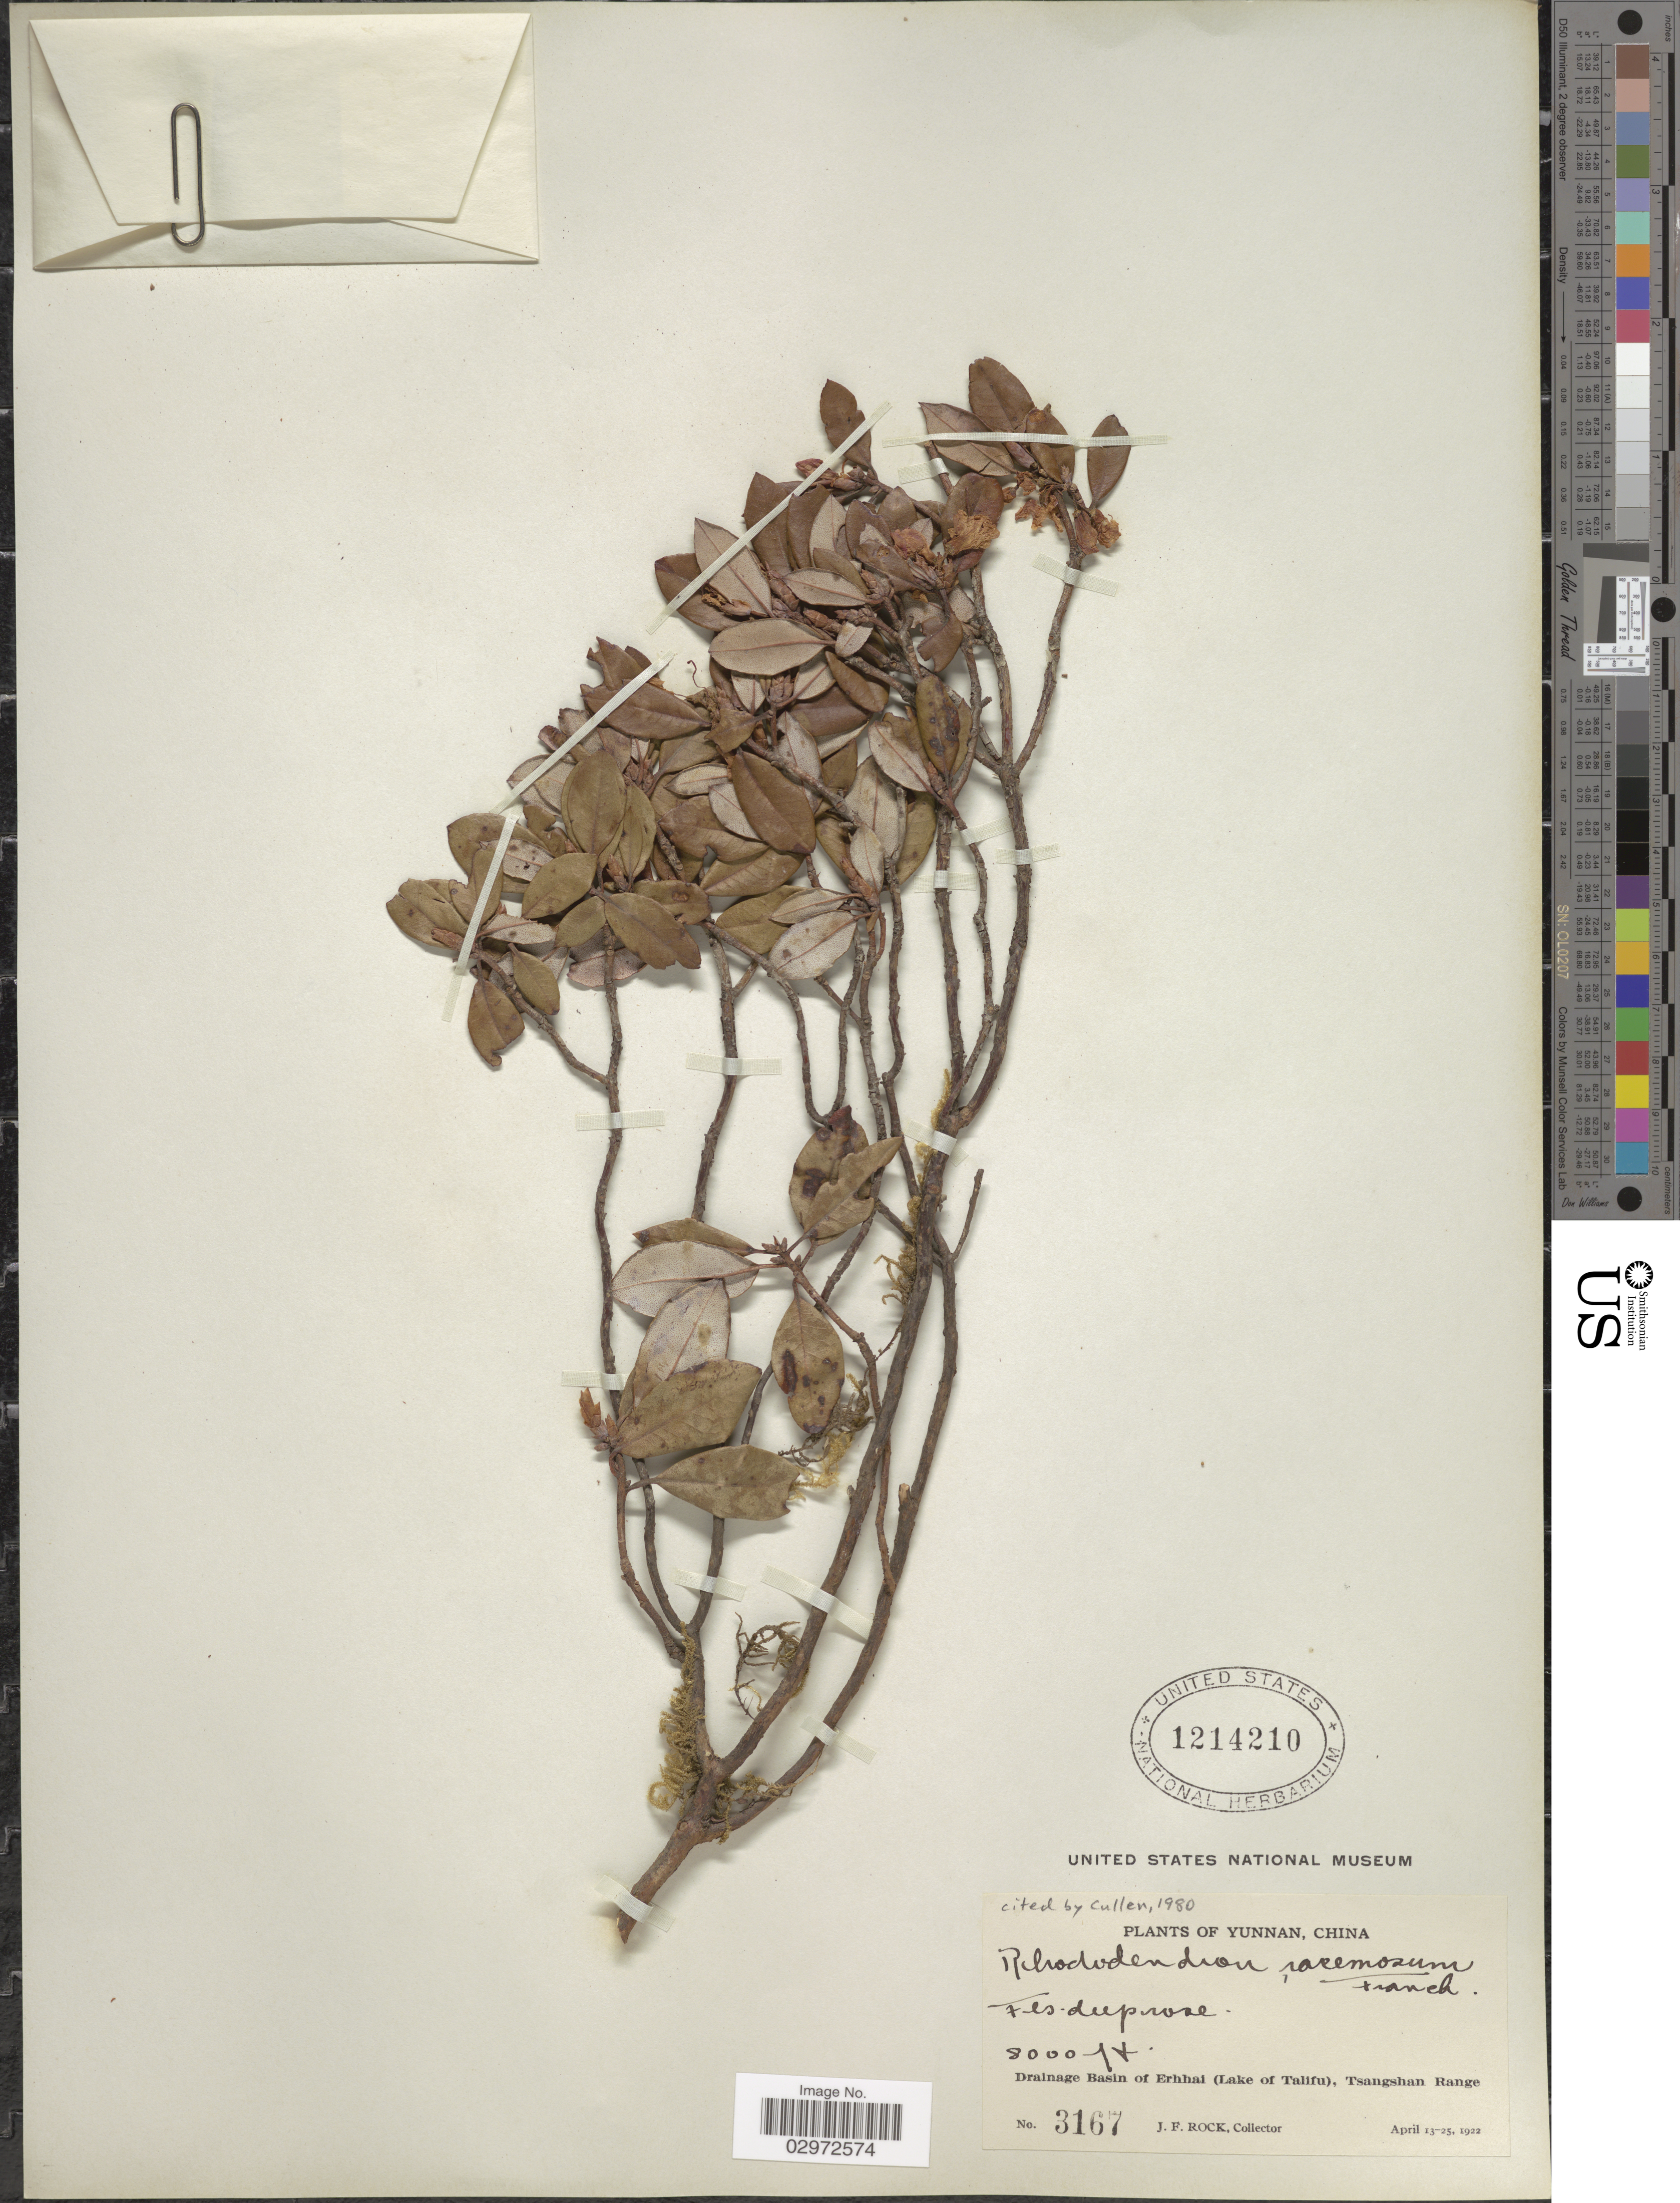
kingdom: Plantae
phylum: Tracheophyta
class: Magnoliopsida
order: Ericales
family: Ericaceae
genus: Rhododendron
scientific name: Rhododendron racemosum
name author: Franch.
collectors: J. Rock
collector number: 3167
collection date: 1922-04-13/1922-04-25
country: China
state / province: Yunnan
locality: Drainage Basin of Erhhai (Lake of Talifu), Tsangshan Range.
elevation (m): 2438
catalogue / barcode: US 1214210